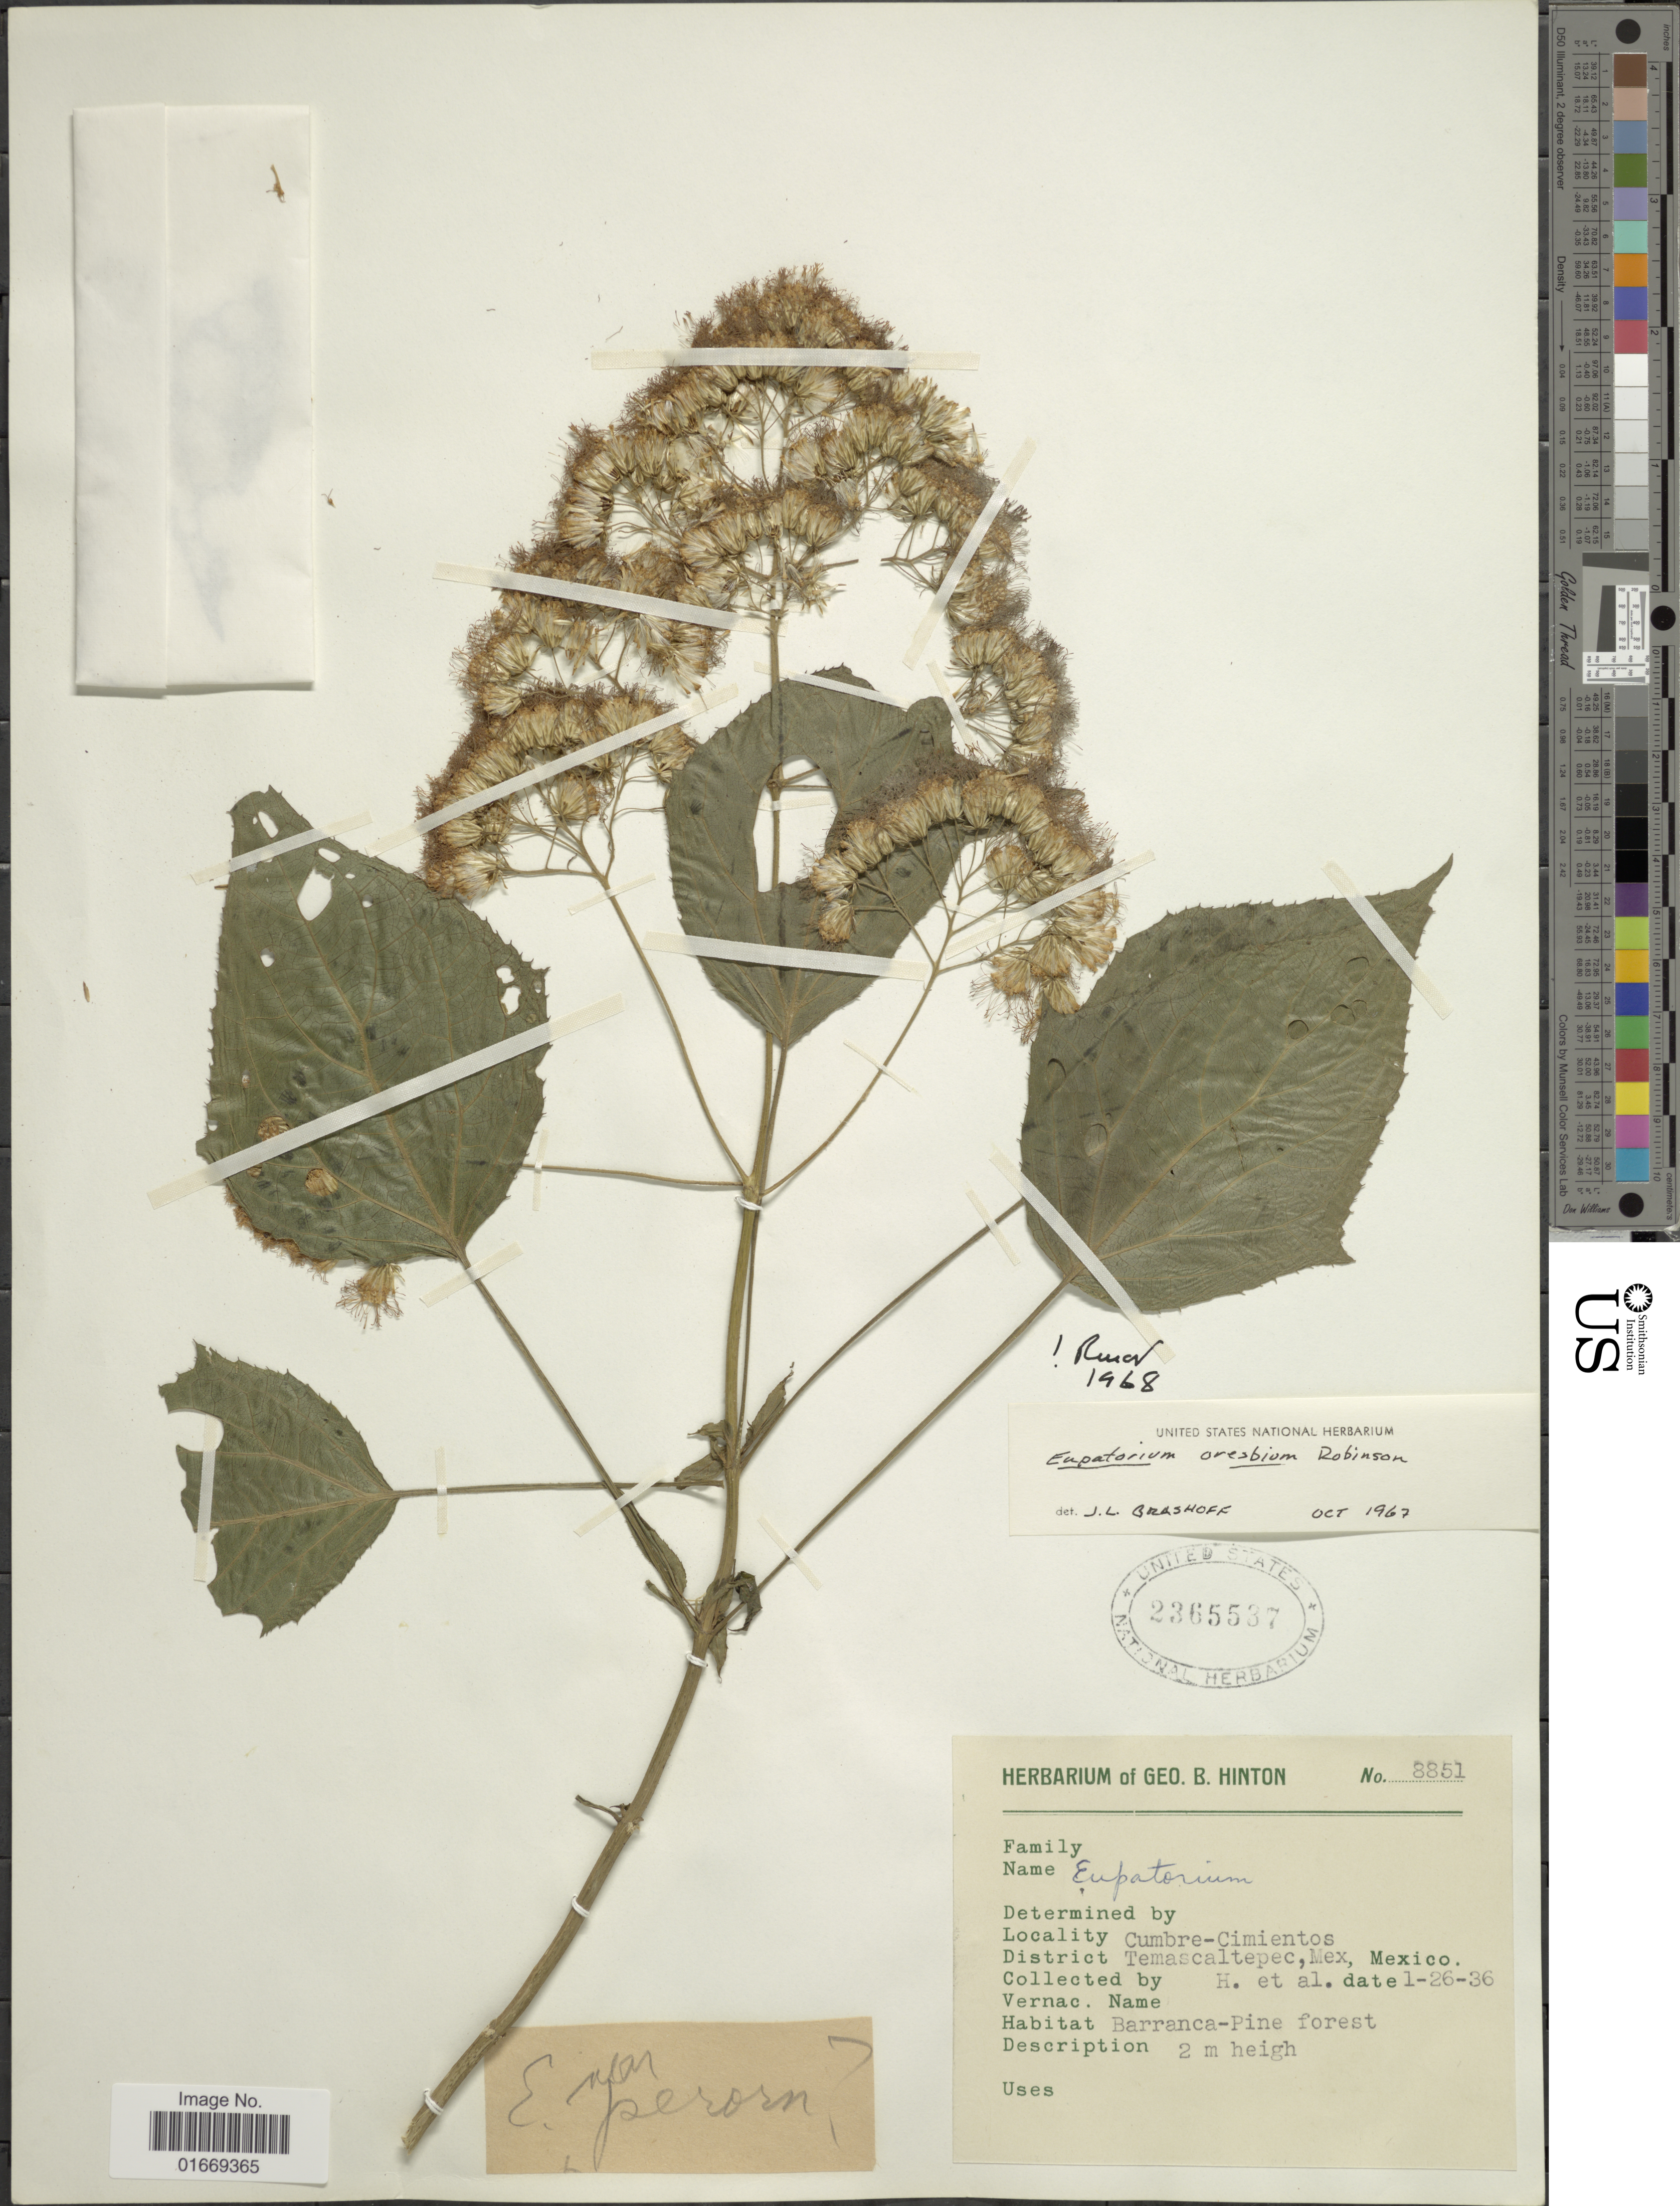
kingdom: Plantae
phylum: Tracheophyta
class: Magnoliopsida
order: Asterales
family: Asteraceae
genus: Bartlettina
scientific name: Bartlettina oresbia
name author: (B.L. Rob.) R.M. King & H. Rob.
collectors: G. B. Hinton & et al.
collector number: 8851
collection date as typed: Transcribed d/m/y: 26/1/36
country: Mexico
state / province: México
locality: Cumbre-Cimientos. District Temascaltepec, Mex, Mexico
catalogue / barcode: US 2365537